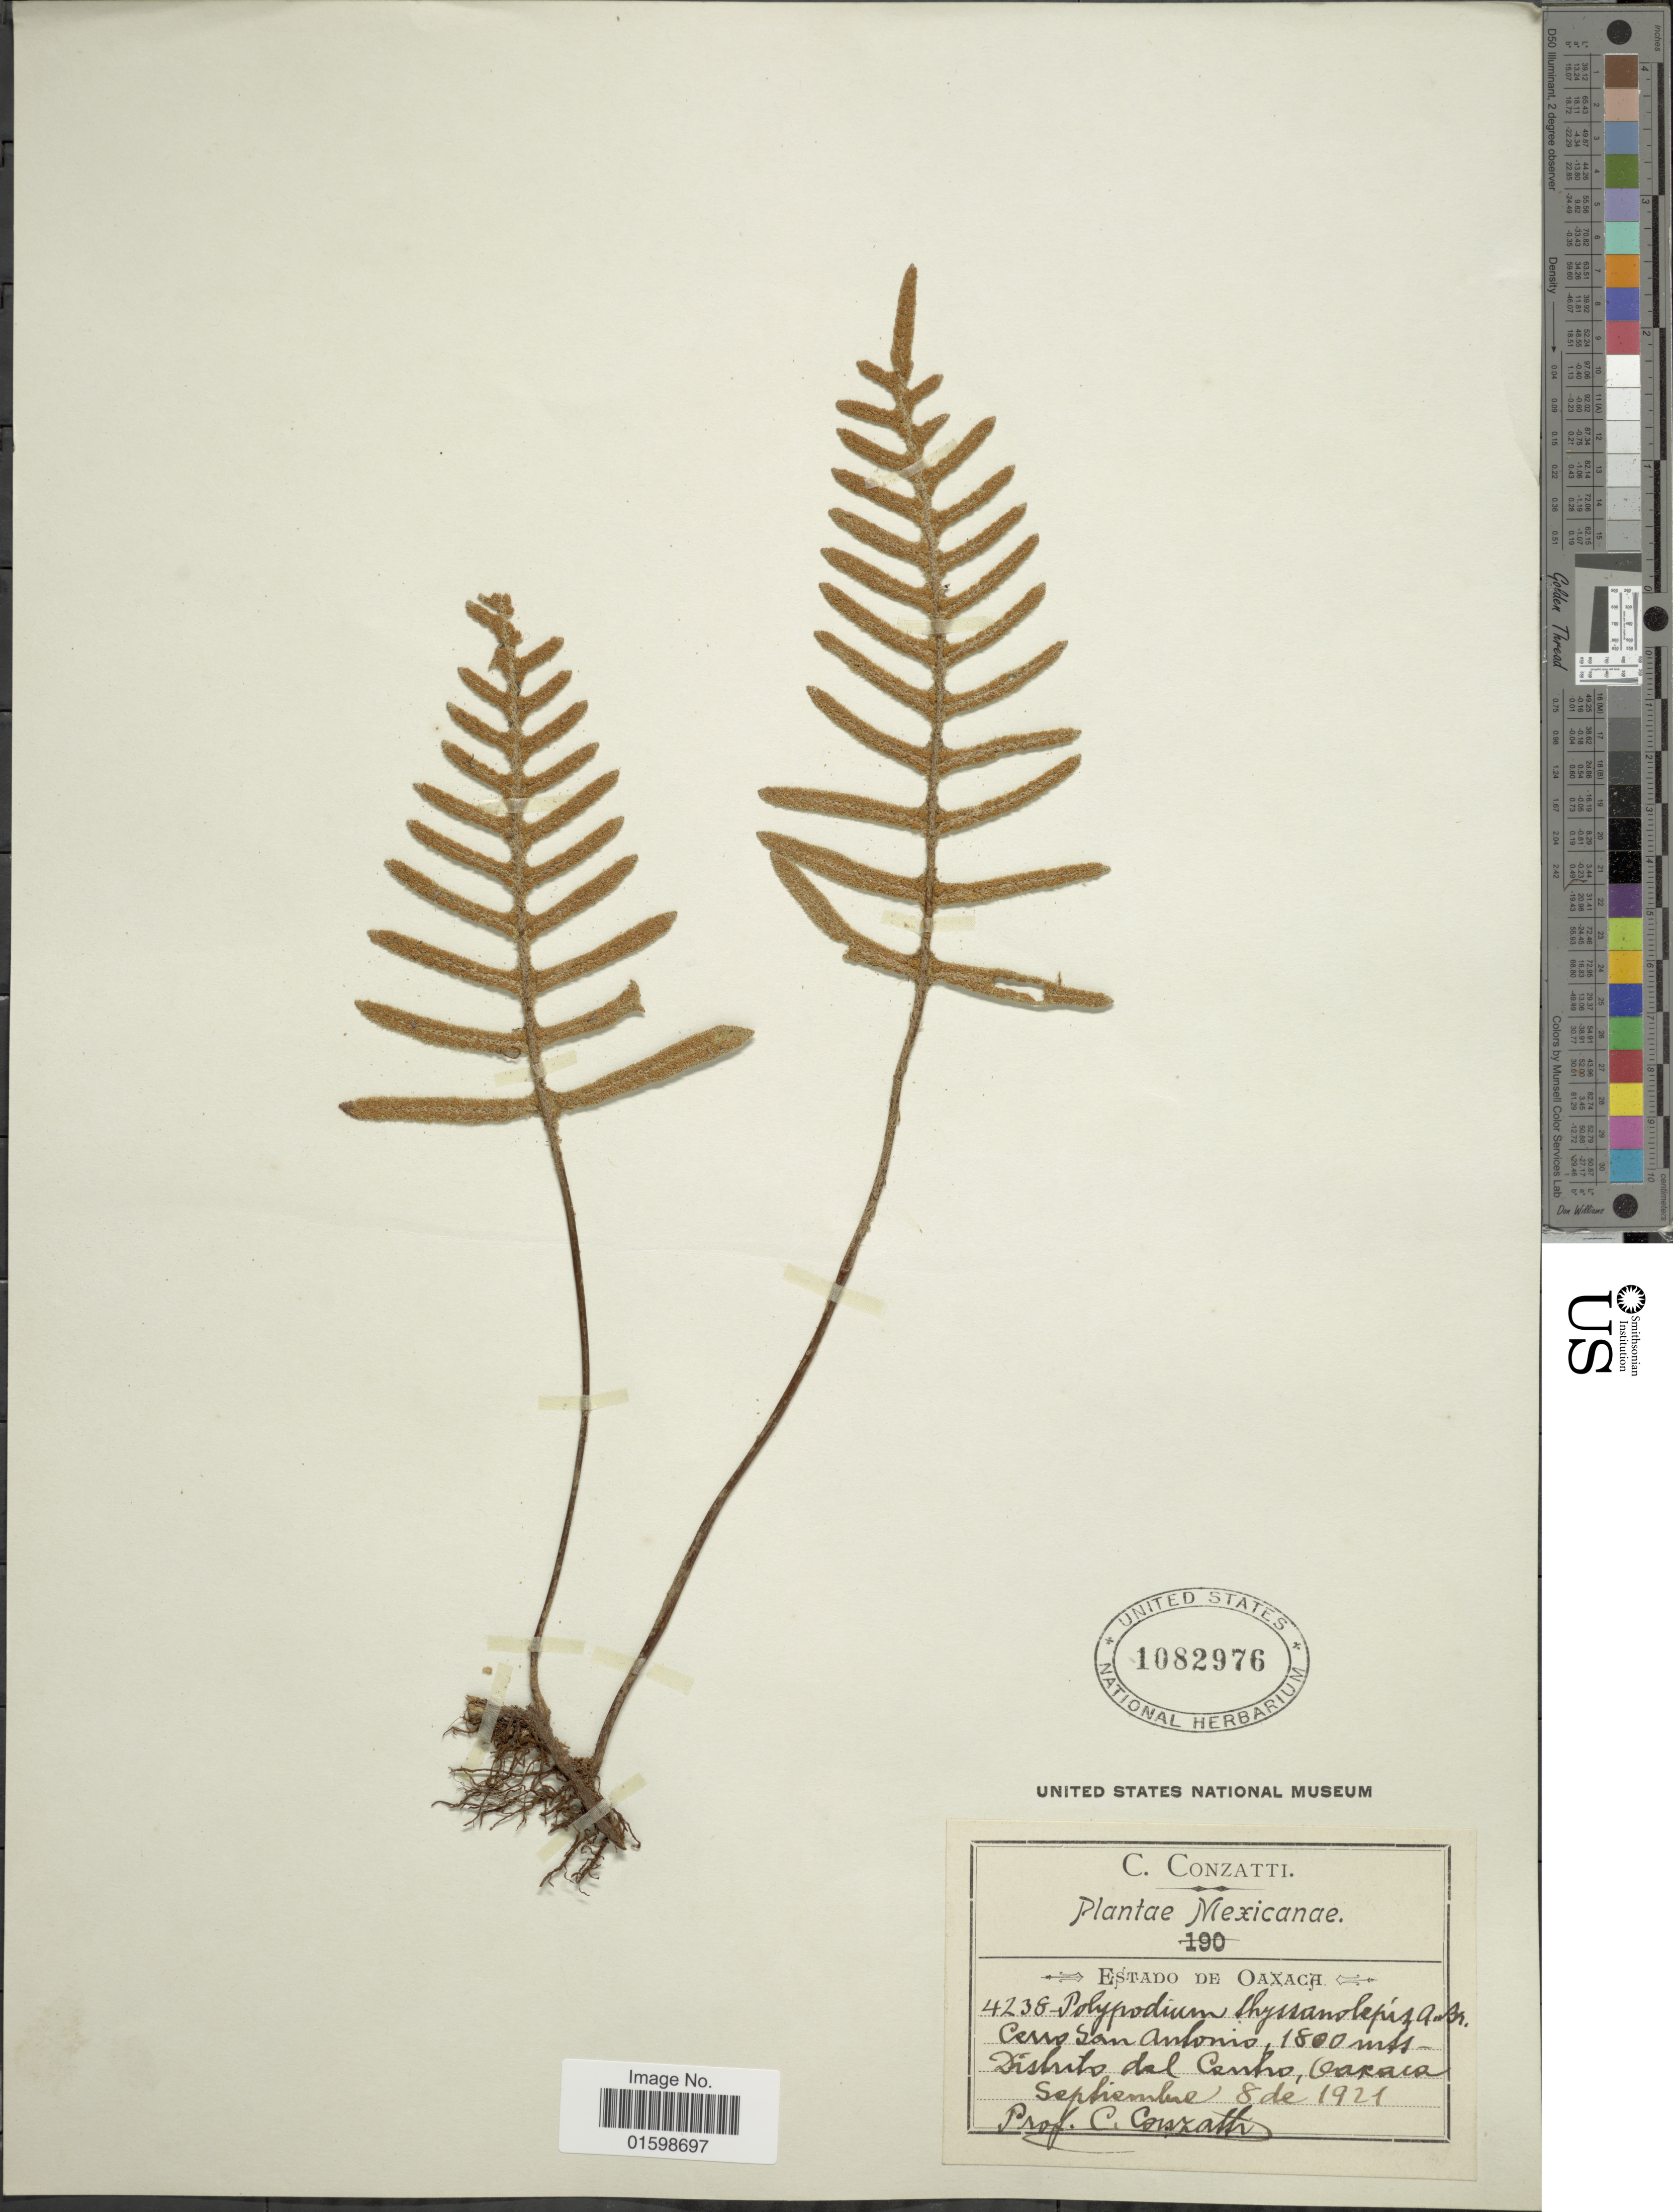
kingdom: Plantae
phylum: Tracheophyta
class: Polypodiopsida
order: Polypodiales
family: Polypodiaceae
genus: Pleopeltis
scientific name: Pleopeltis thyssanolepis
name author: (A. Braun ex Klotzsch) E.G. Andrews & Windham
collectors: C. Conzatti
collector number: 4238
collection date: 1921-09-08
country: Mexico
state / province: Oaxaca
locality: Cerro San Antonio, Distrito del Centro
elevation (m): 1800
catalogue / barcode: US 1082976